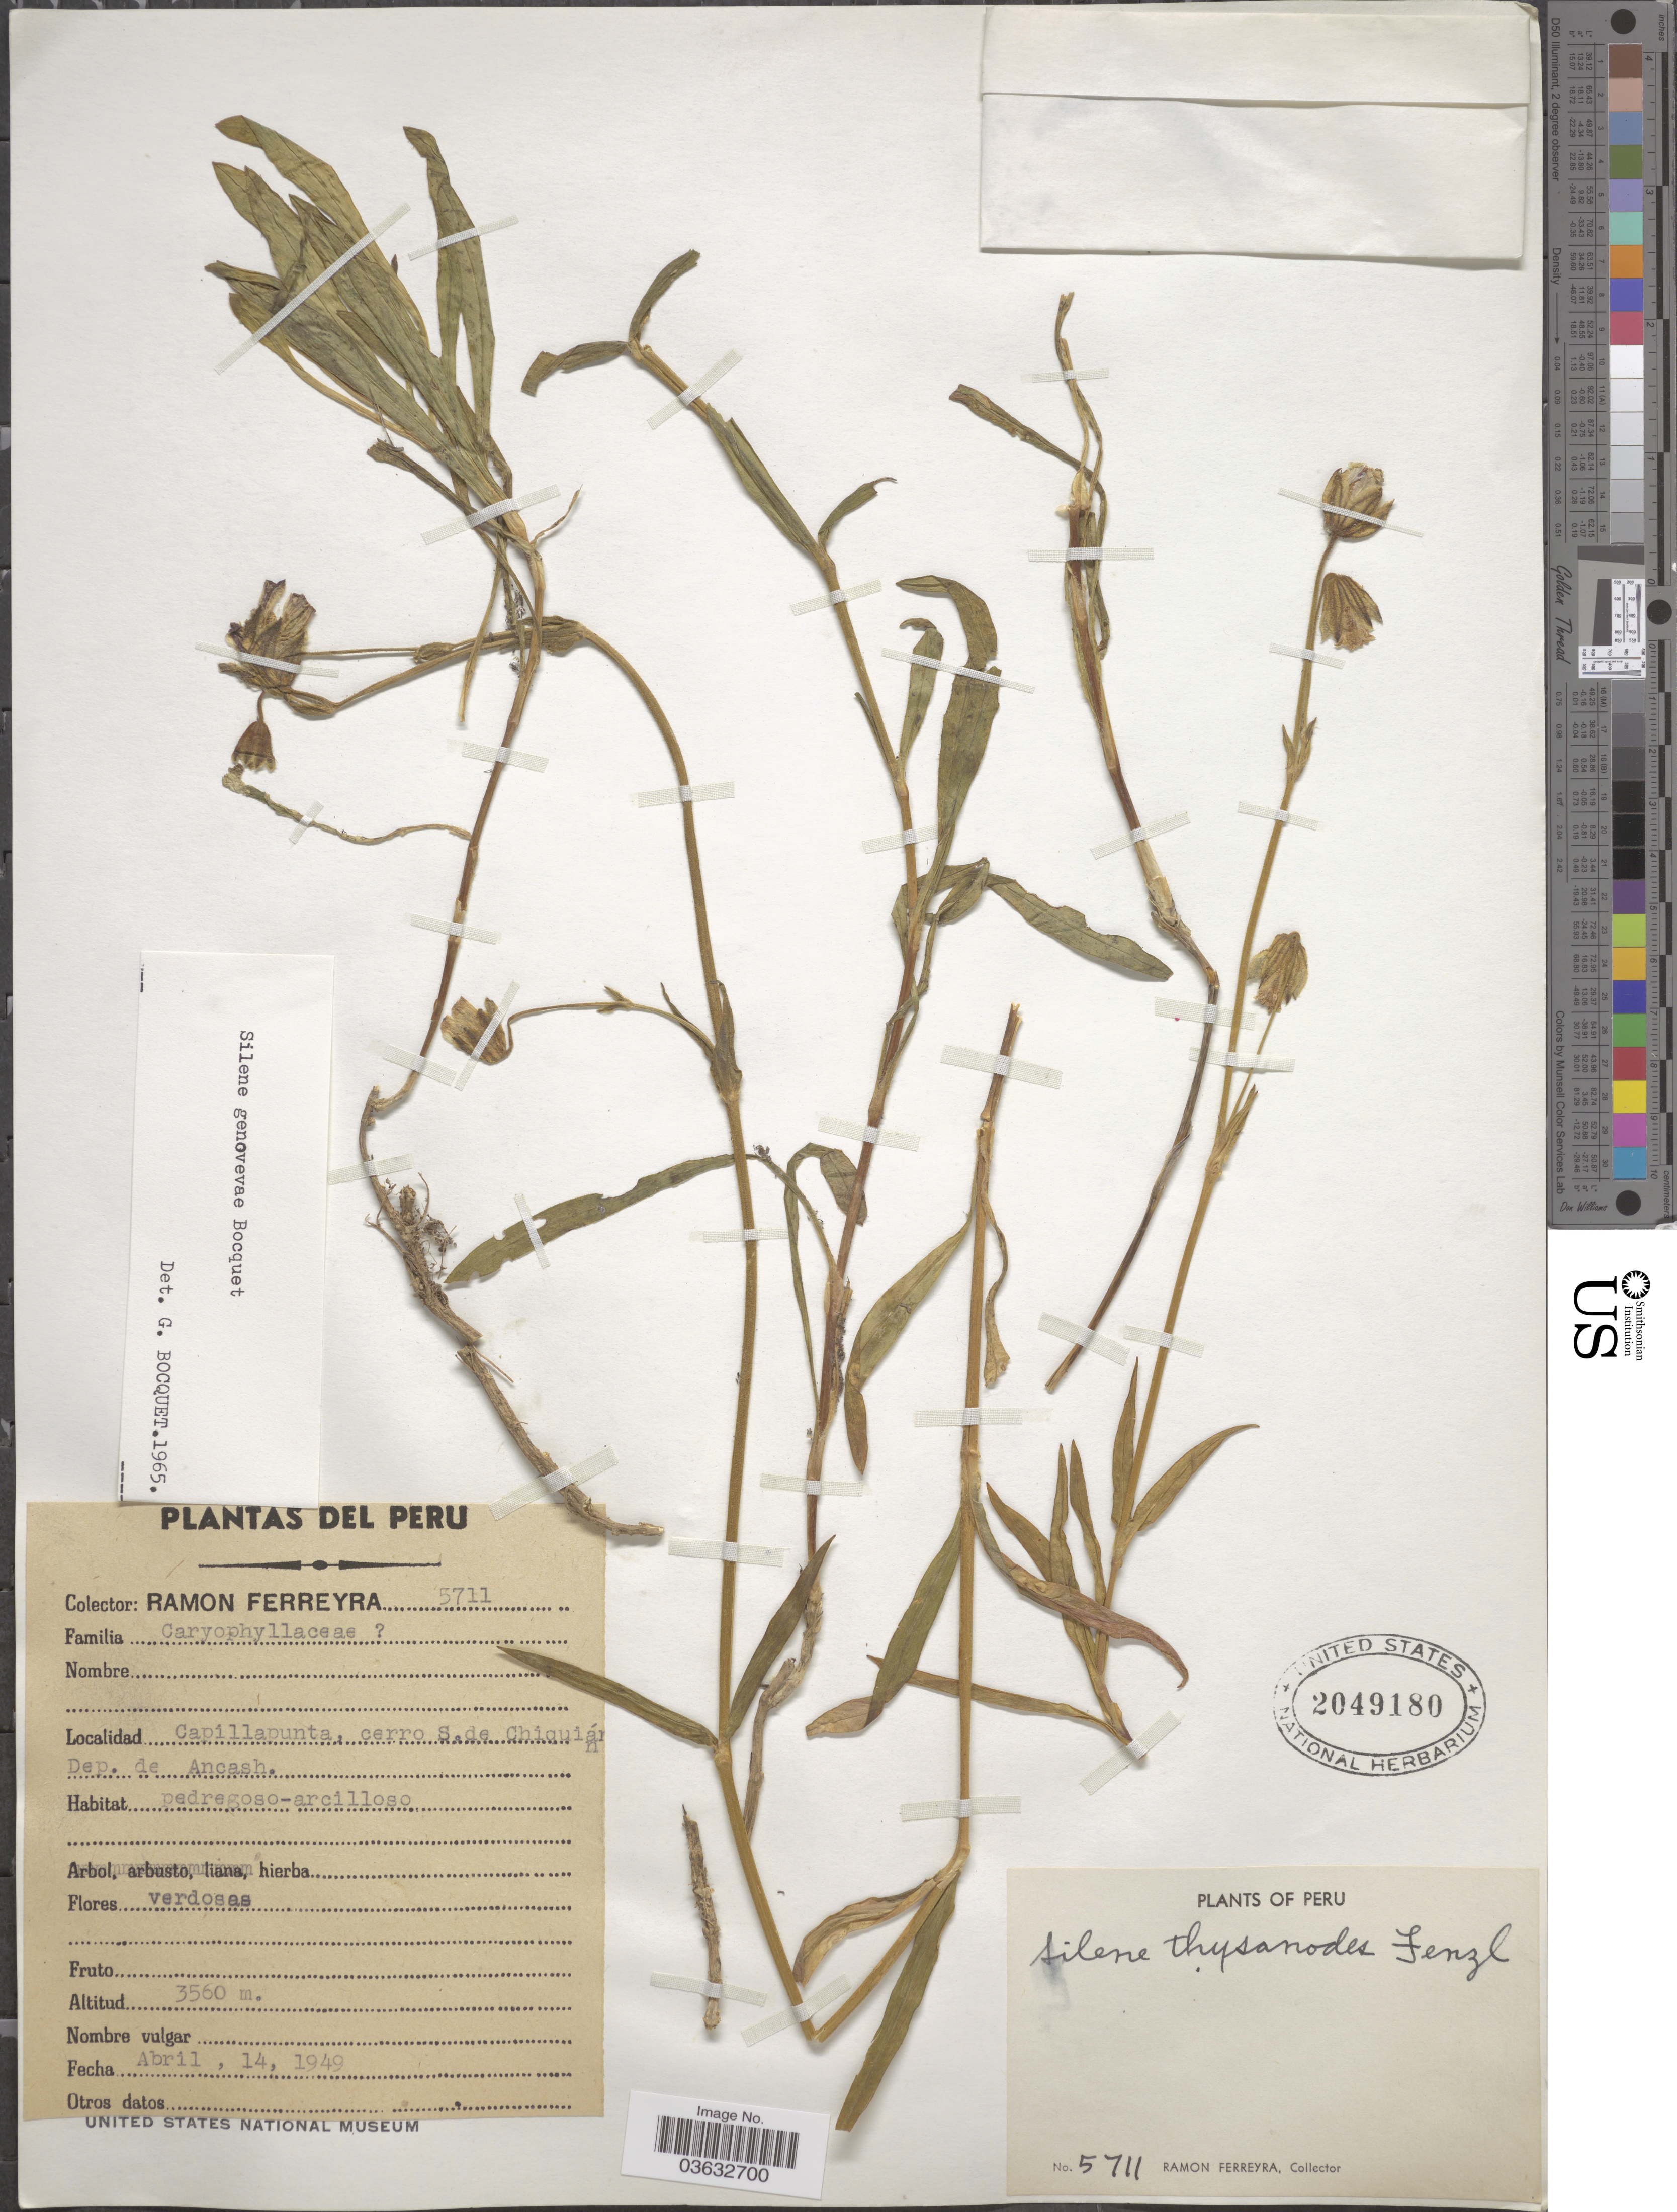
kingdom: Plantae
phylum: Tracheophyta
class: Magnoliopsida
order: Caryophyllales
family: Caryophyllaceae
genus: Silene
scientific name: Silene genovevae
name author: Bocquet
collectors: R. A. Ferreyra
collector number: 5711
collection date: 1949-04-14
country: Peru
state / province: Ancash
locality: Capillapunta, cerro S. de Chiquian Dep. de Ancash.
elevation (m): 3560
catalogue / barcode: US 2049180